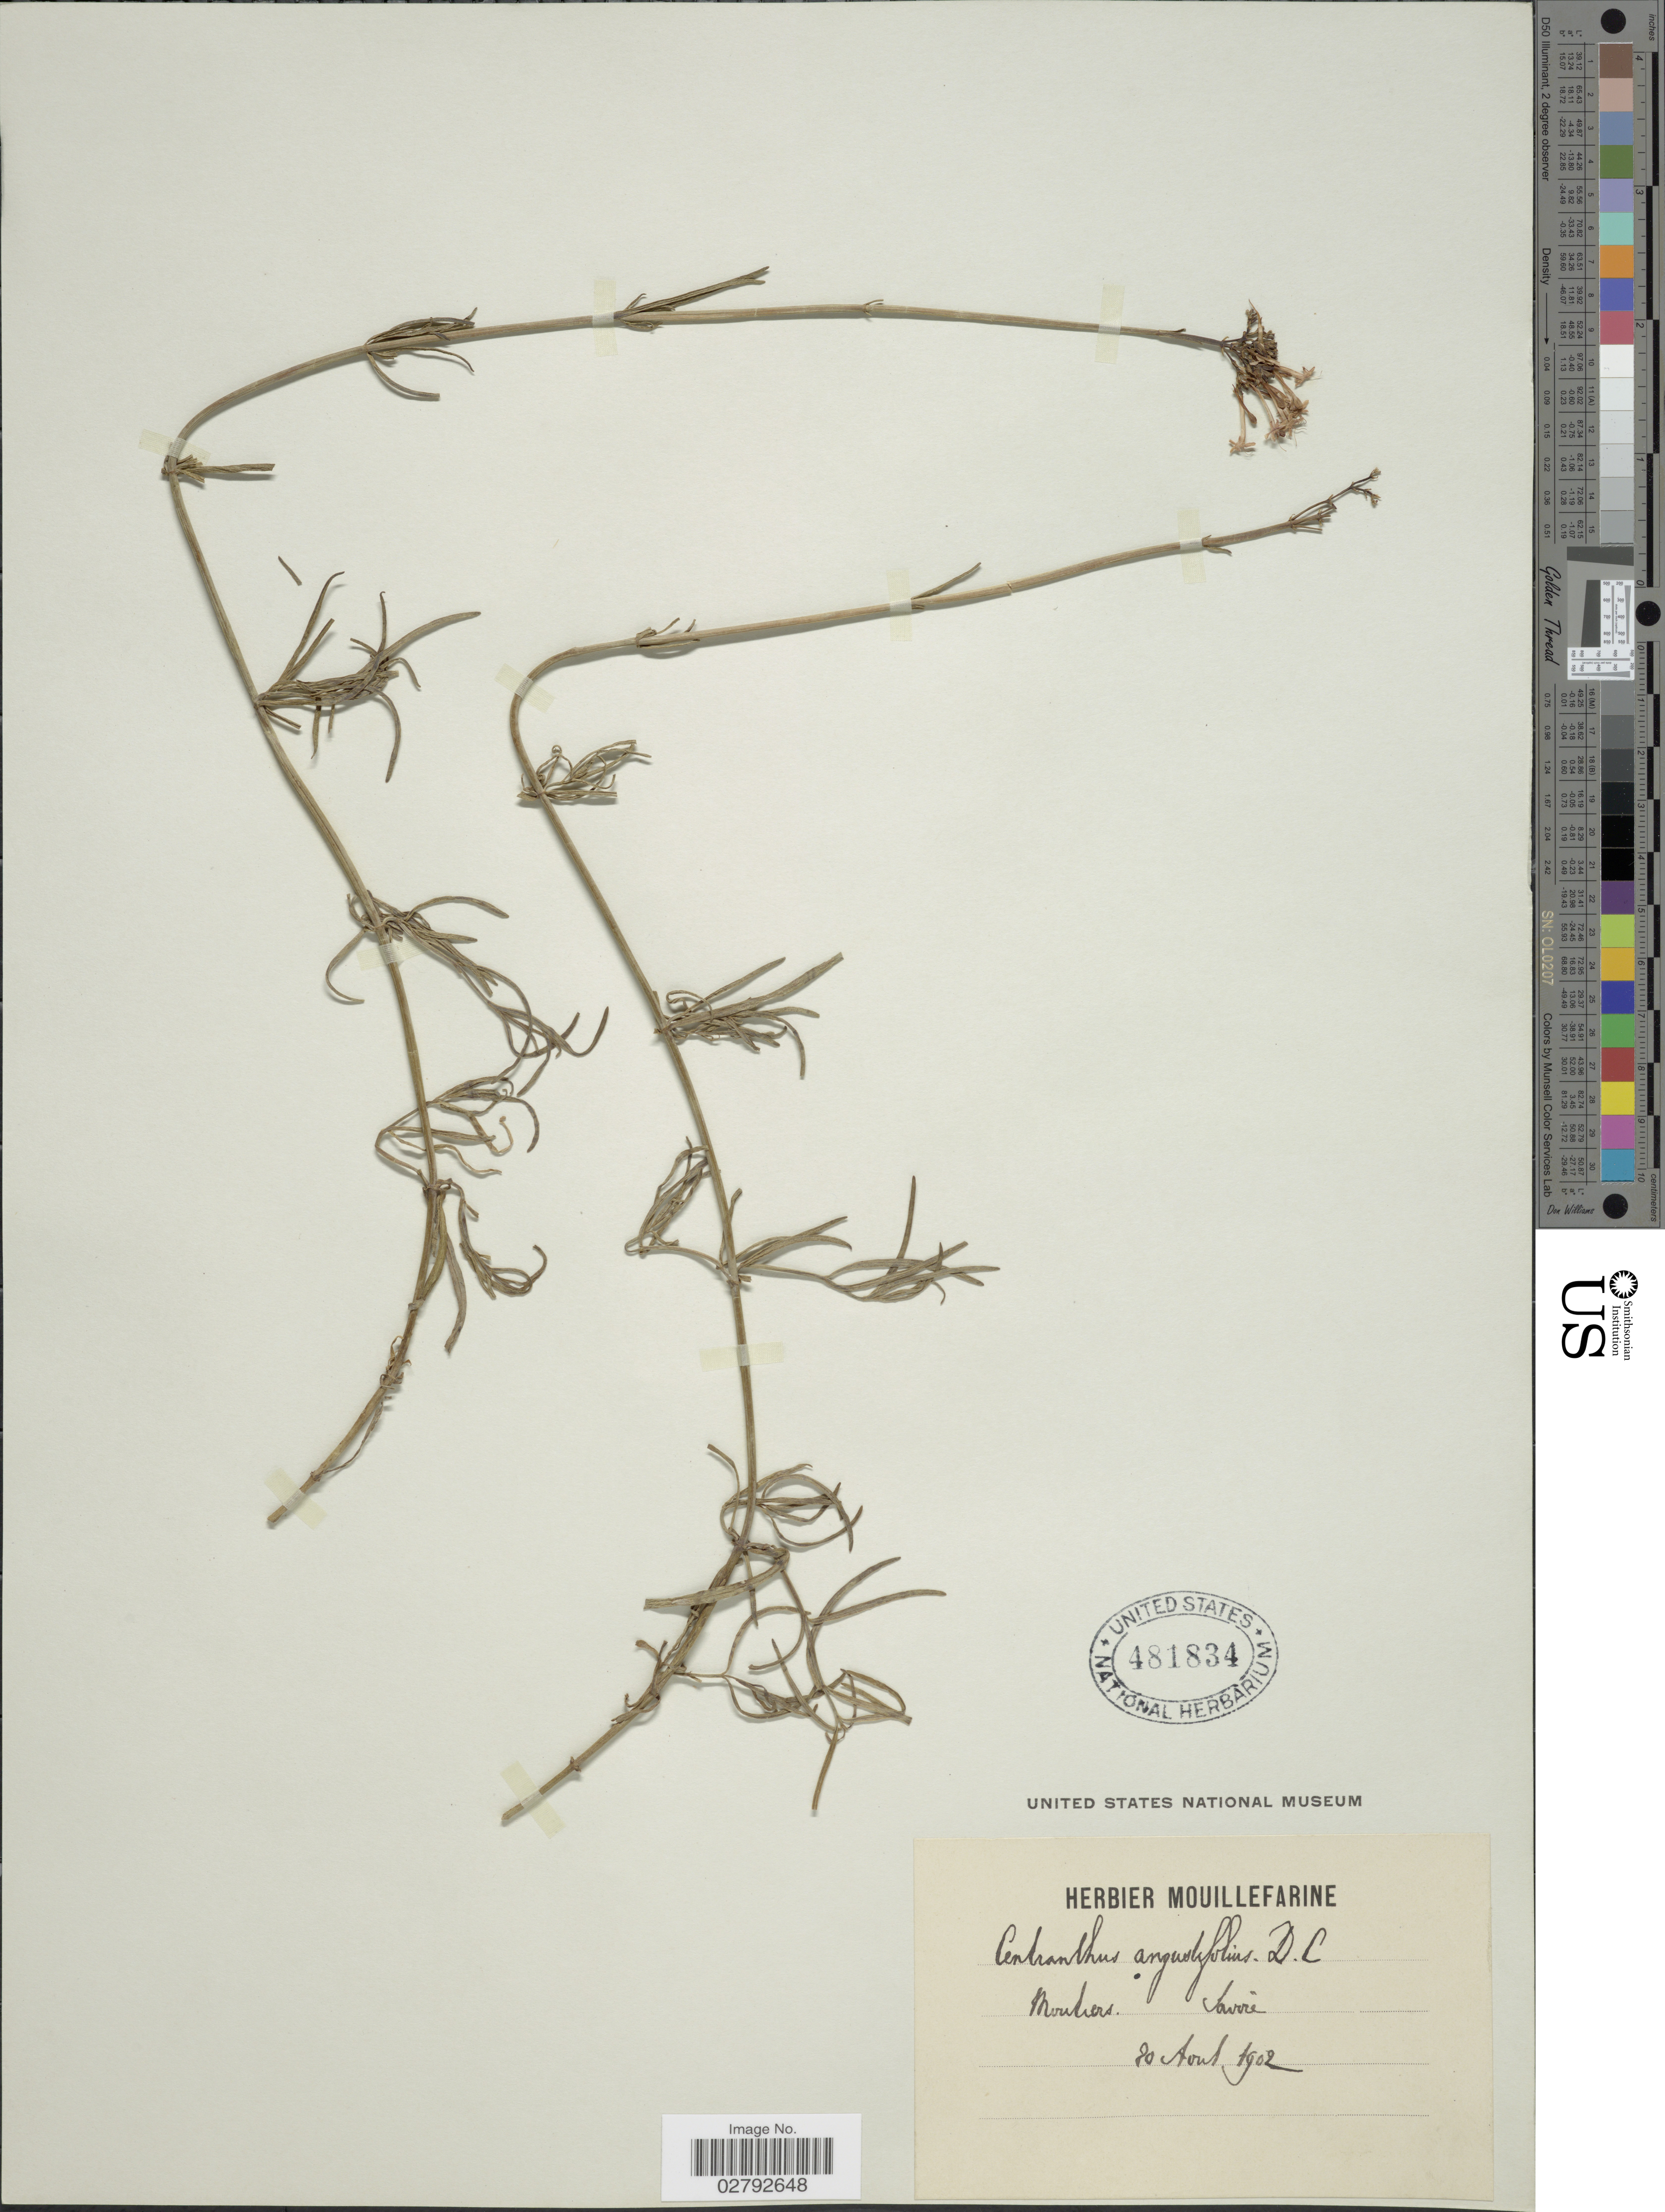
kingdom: Plantae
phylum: Tracheophyta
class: Magnoliopsida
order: Dipsacales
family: Caprifoliaceae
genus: Centranthus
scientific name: Centranthus angustifolius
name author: (Mill.) DC.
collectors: ex herb. Mouillefarine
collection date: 1902-08-20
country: France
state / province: Auvergne-Rhône-Alpes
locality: Moûtiers, Savoie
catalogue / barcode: US 481834